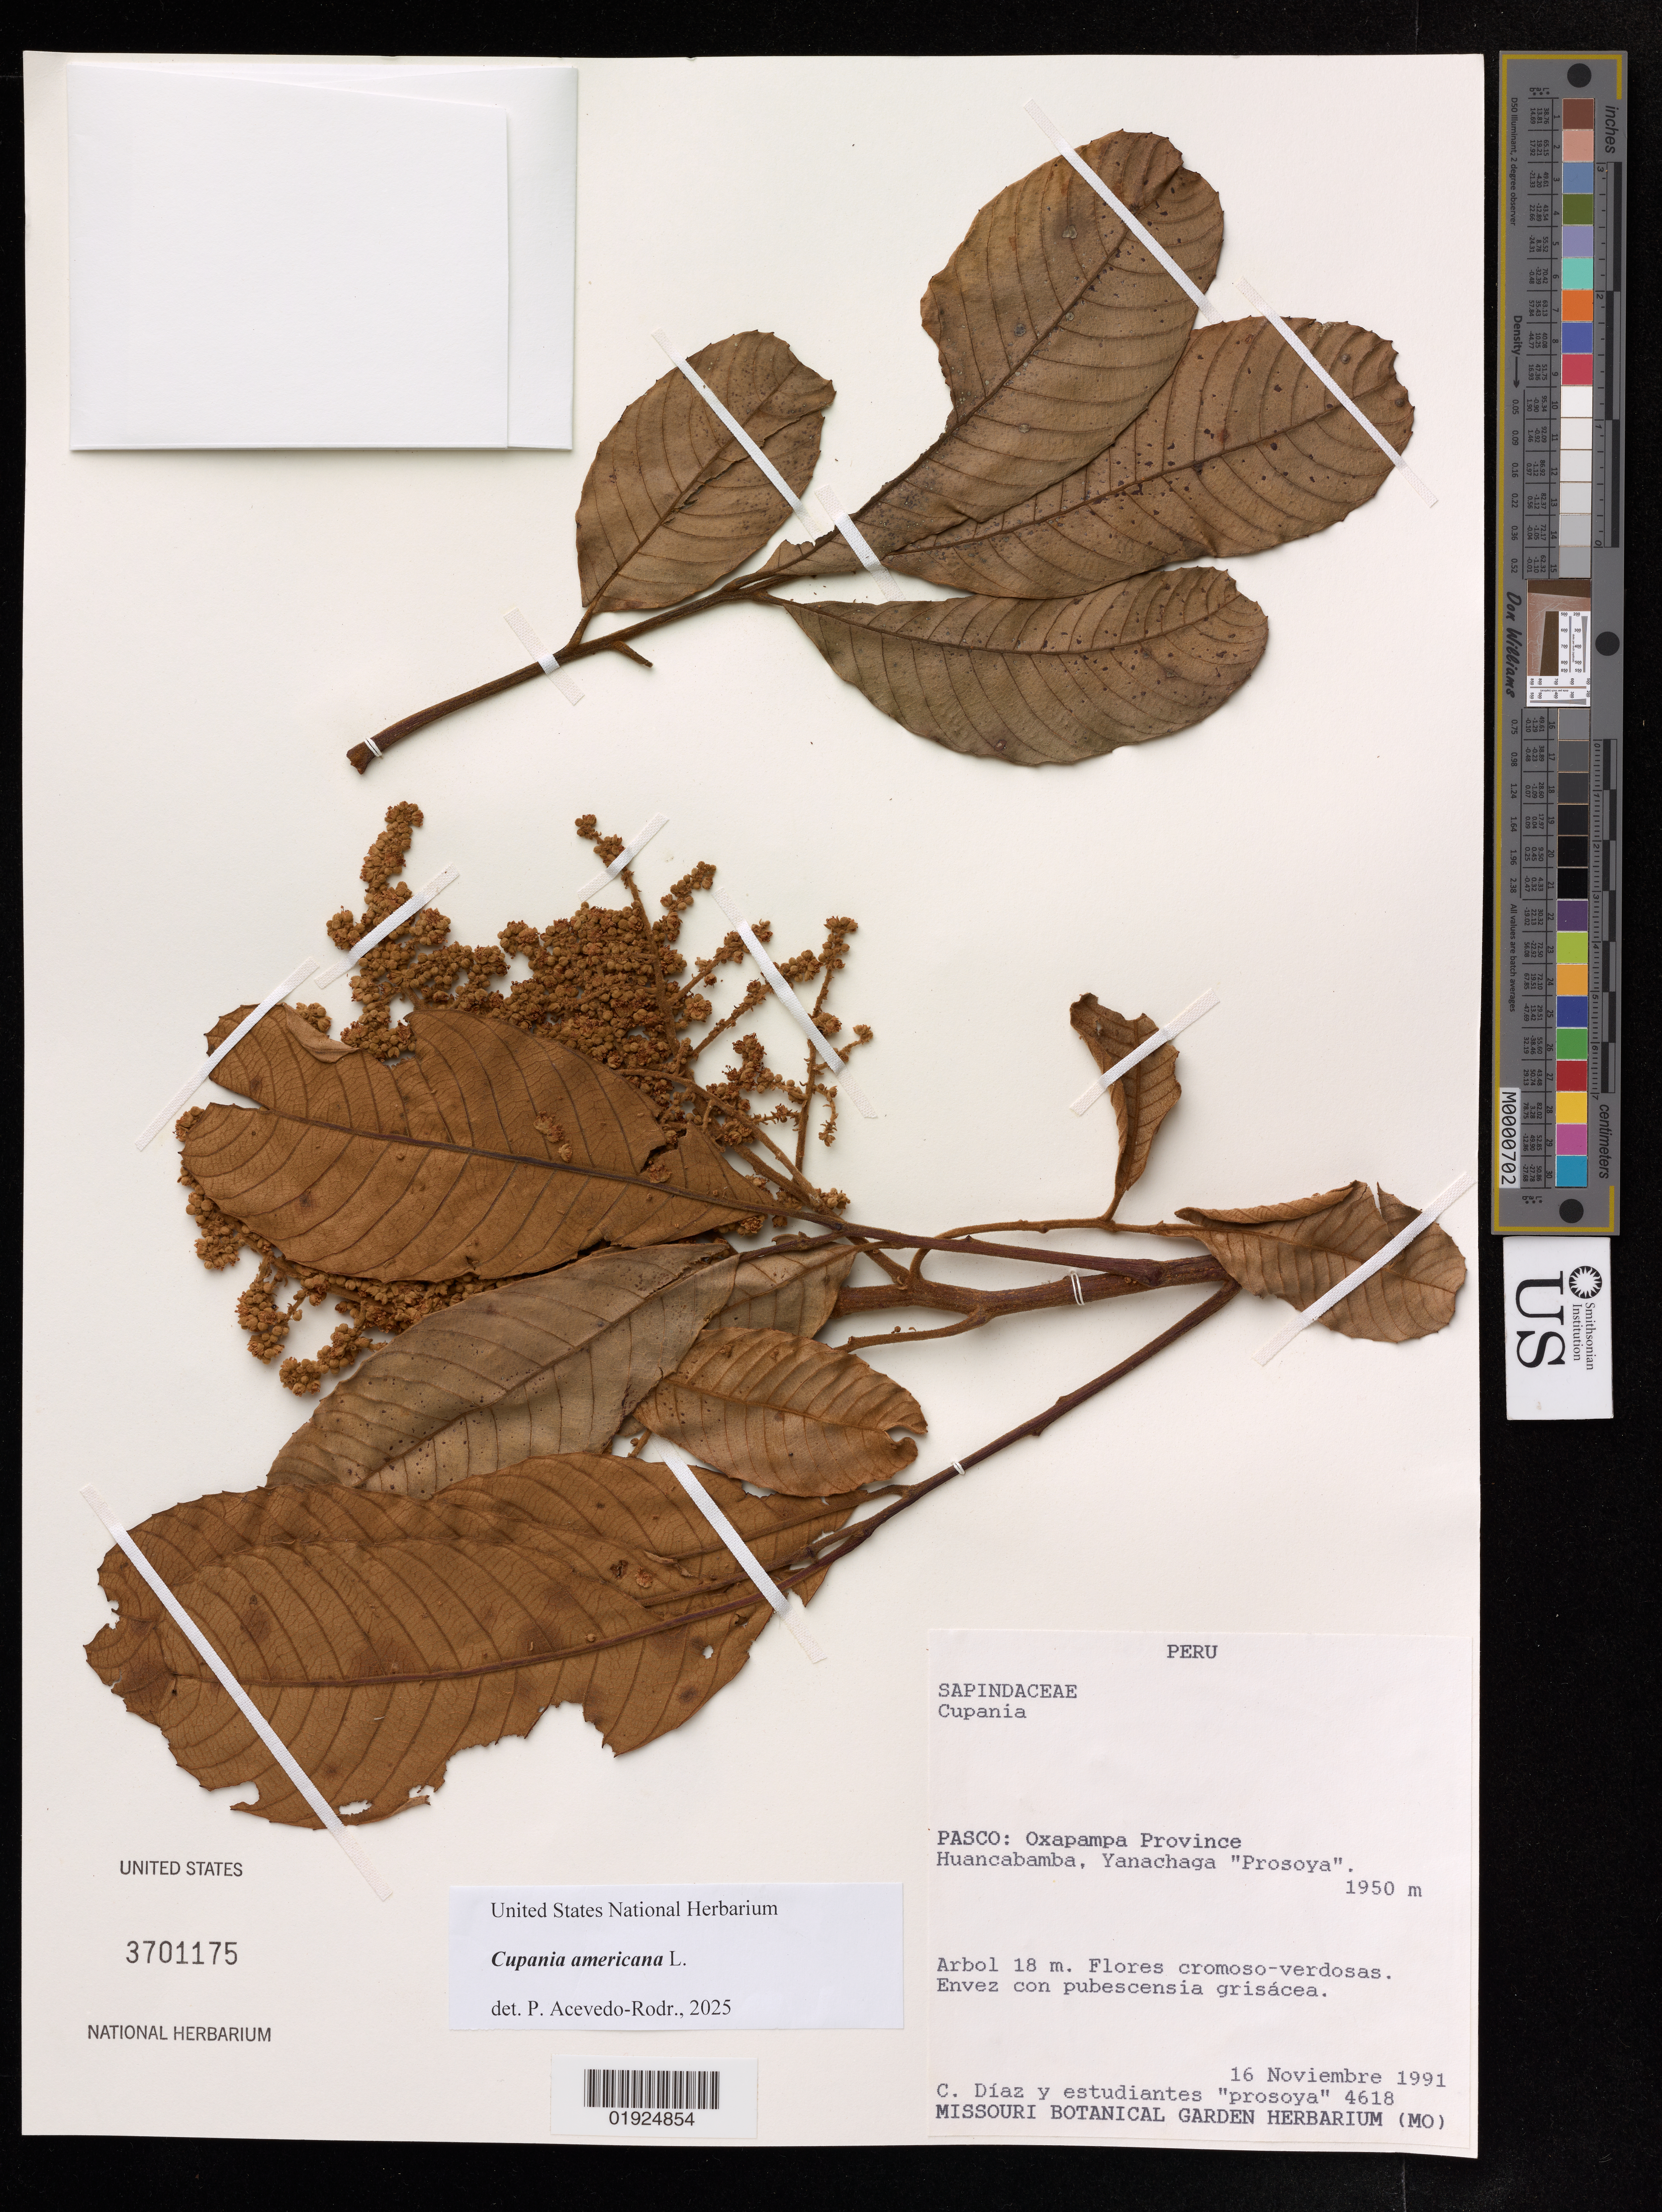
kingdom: Plantae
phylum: Tracheophyta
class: Magnoliopsida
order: Sapindales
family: Sapindaceae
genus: Cupania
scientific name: Cupania americana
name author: L.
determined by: Acevedo-Rodriguez, P., (US), Smithsonian Institution - National Museum of Natural History (UNITED STATES)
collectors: C. Díaz S. et al.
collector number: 4618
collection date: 1991-11-16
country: Peru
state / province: Pasco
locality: Oxapampa Province. Huancabamba, Yanachaga "Prosoya"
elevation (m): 1950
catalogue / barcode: US 3701175